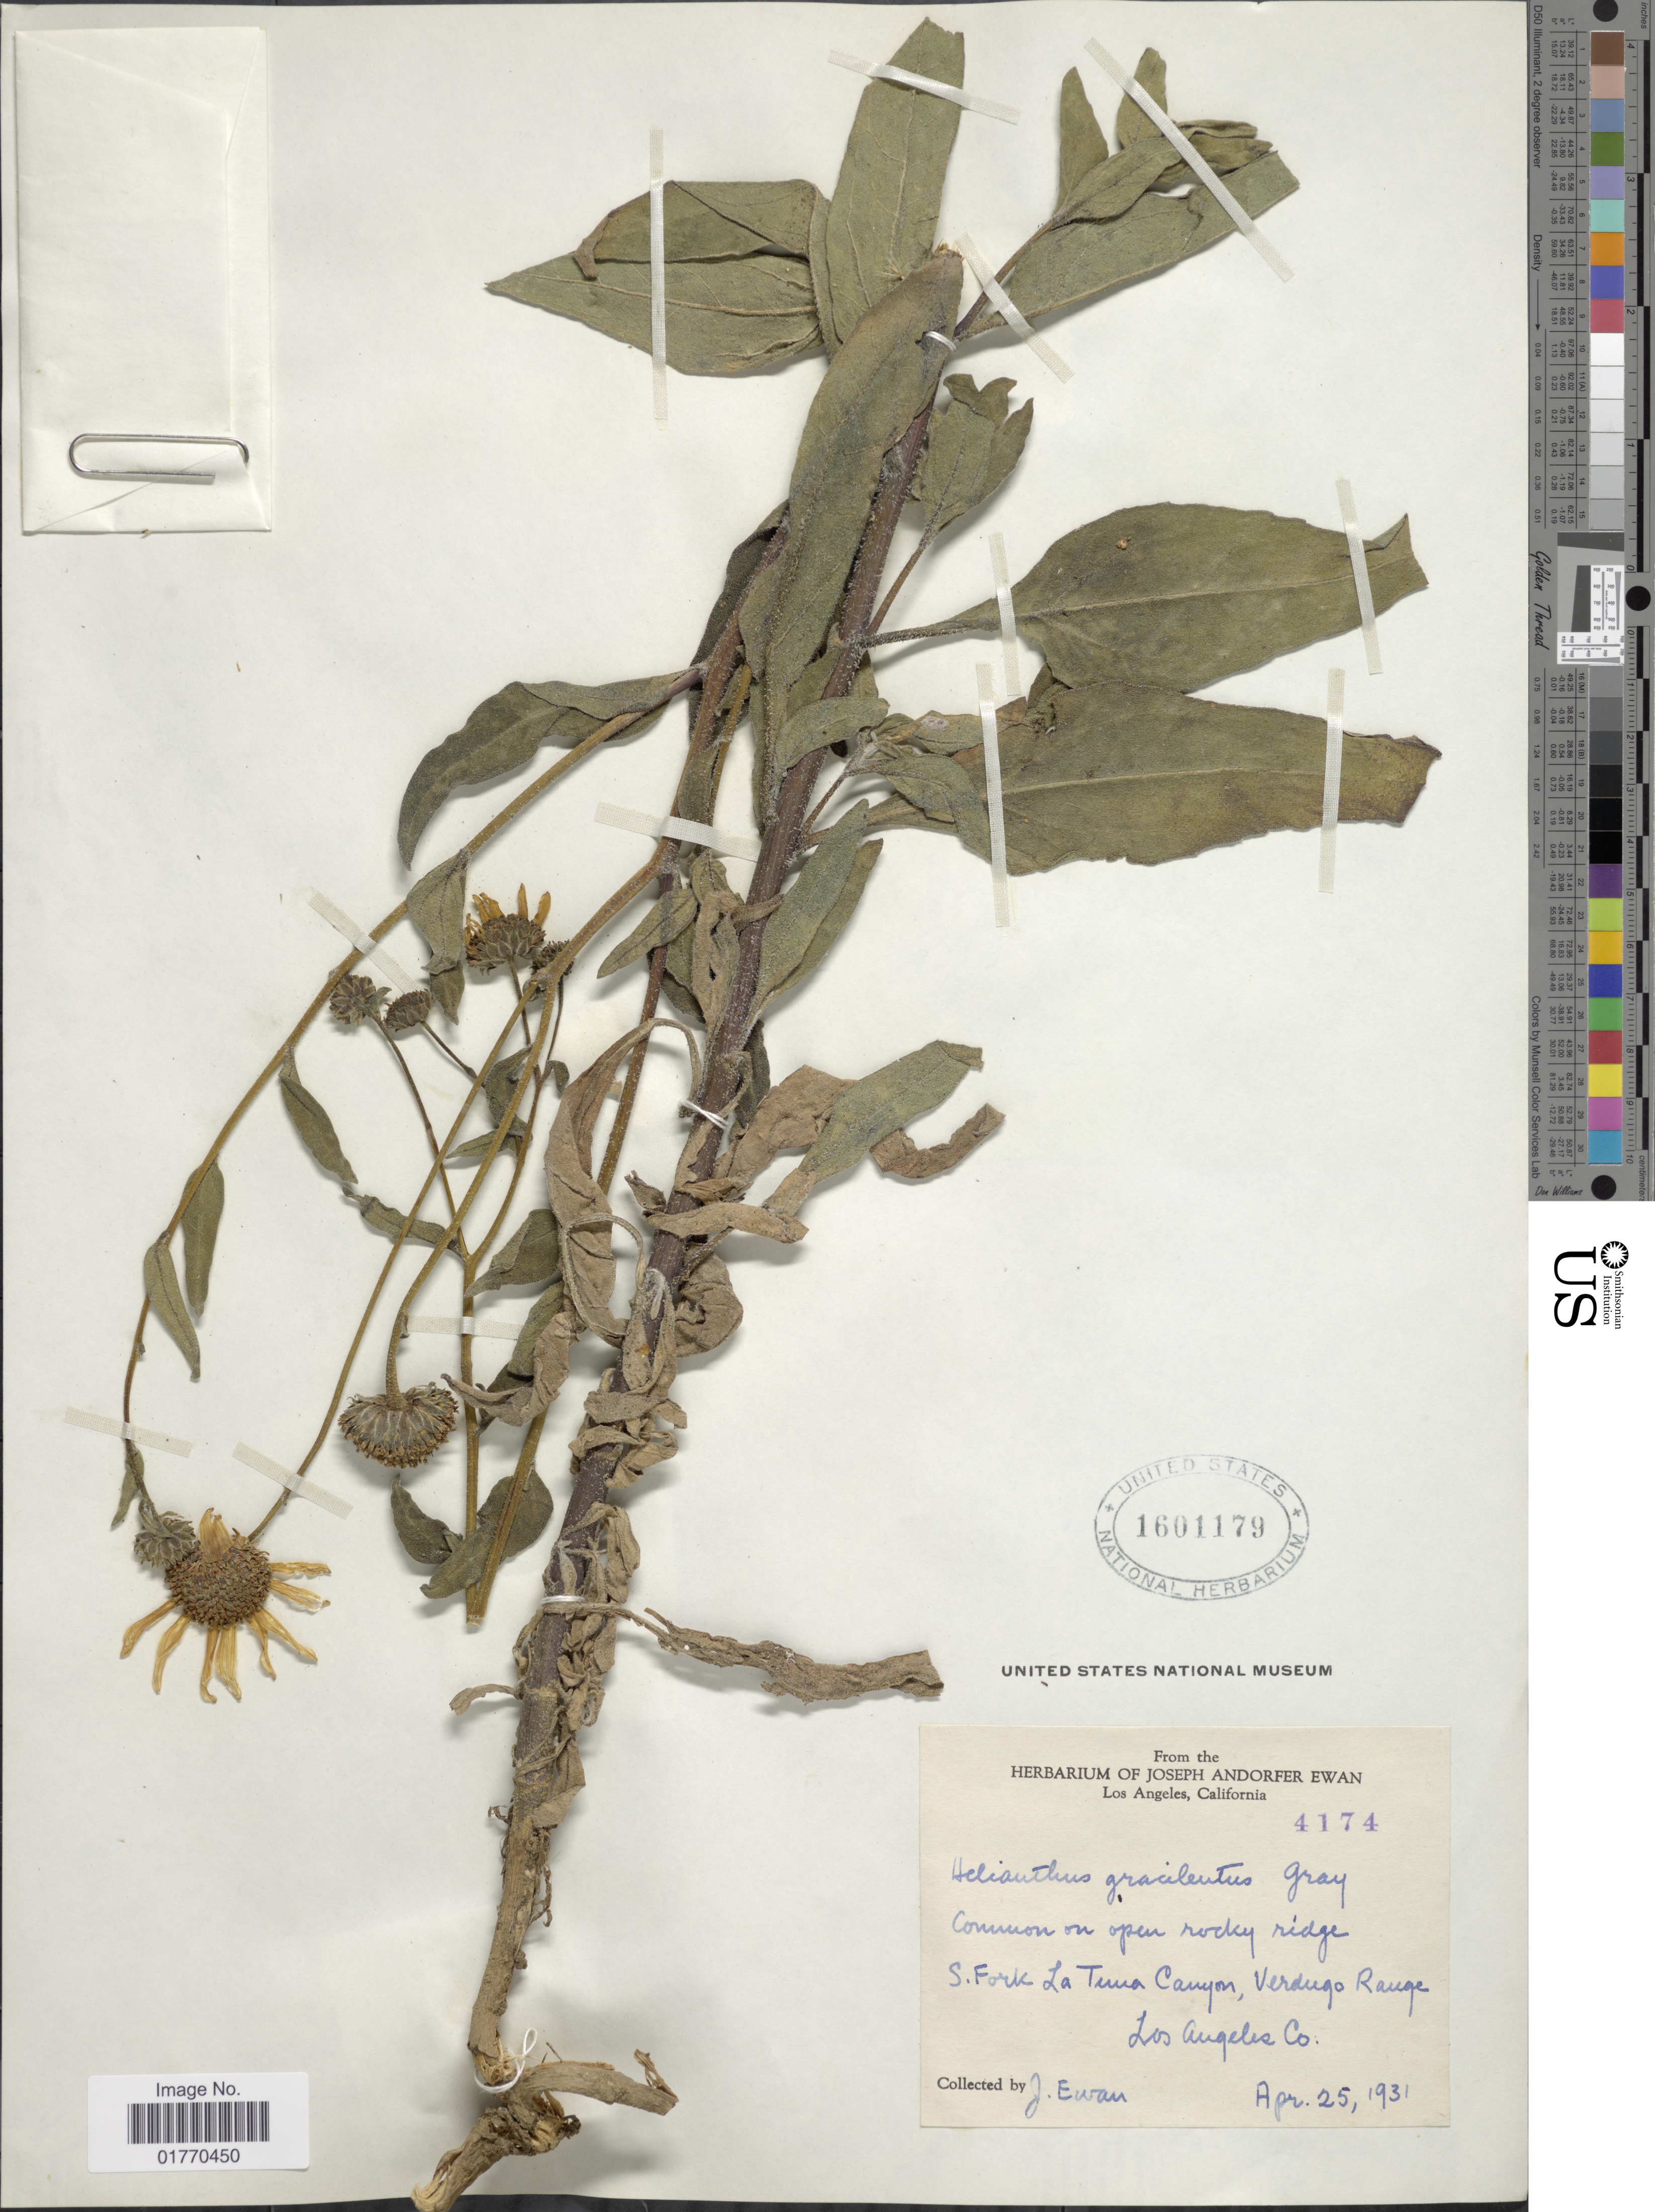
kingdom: Plantae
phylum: Tracheophyta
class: Magnoliopsida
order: Asterales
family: Asteraceae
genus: Helianthus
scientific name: Helianthus gracilentus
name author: A. Gray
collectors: J. A. Ewan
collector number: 4174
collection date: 1931-04-25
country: United States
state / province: California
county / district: Los Angeles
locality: Los Angeles, S. Fork La Tuna Canyon, Verdiego Range, Los Angeles Co.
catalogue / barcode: US 1601179